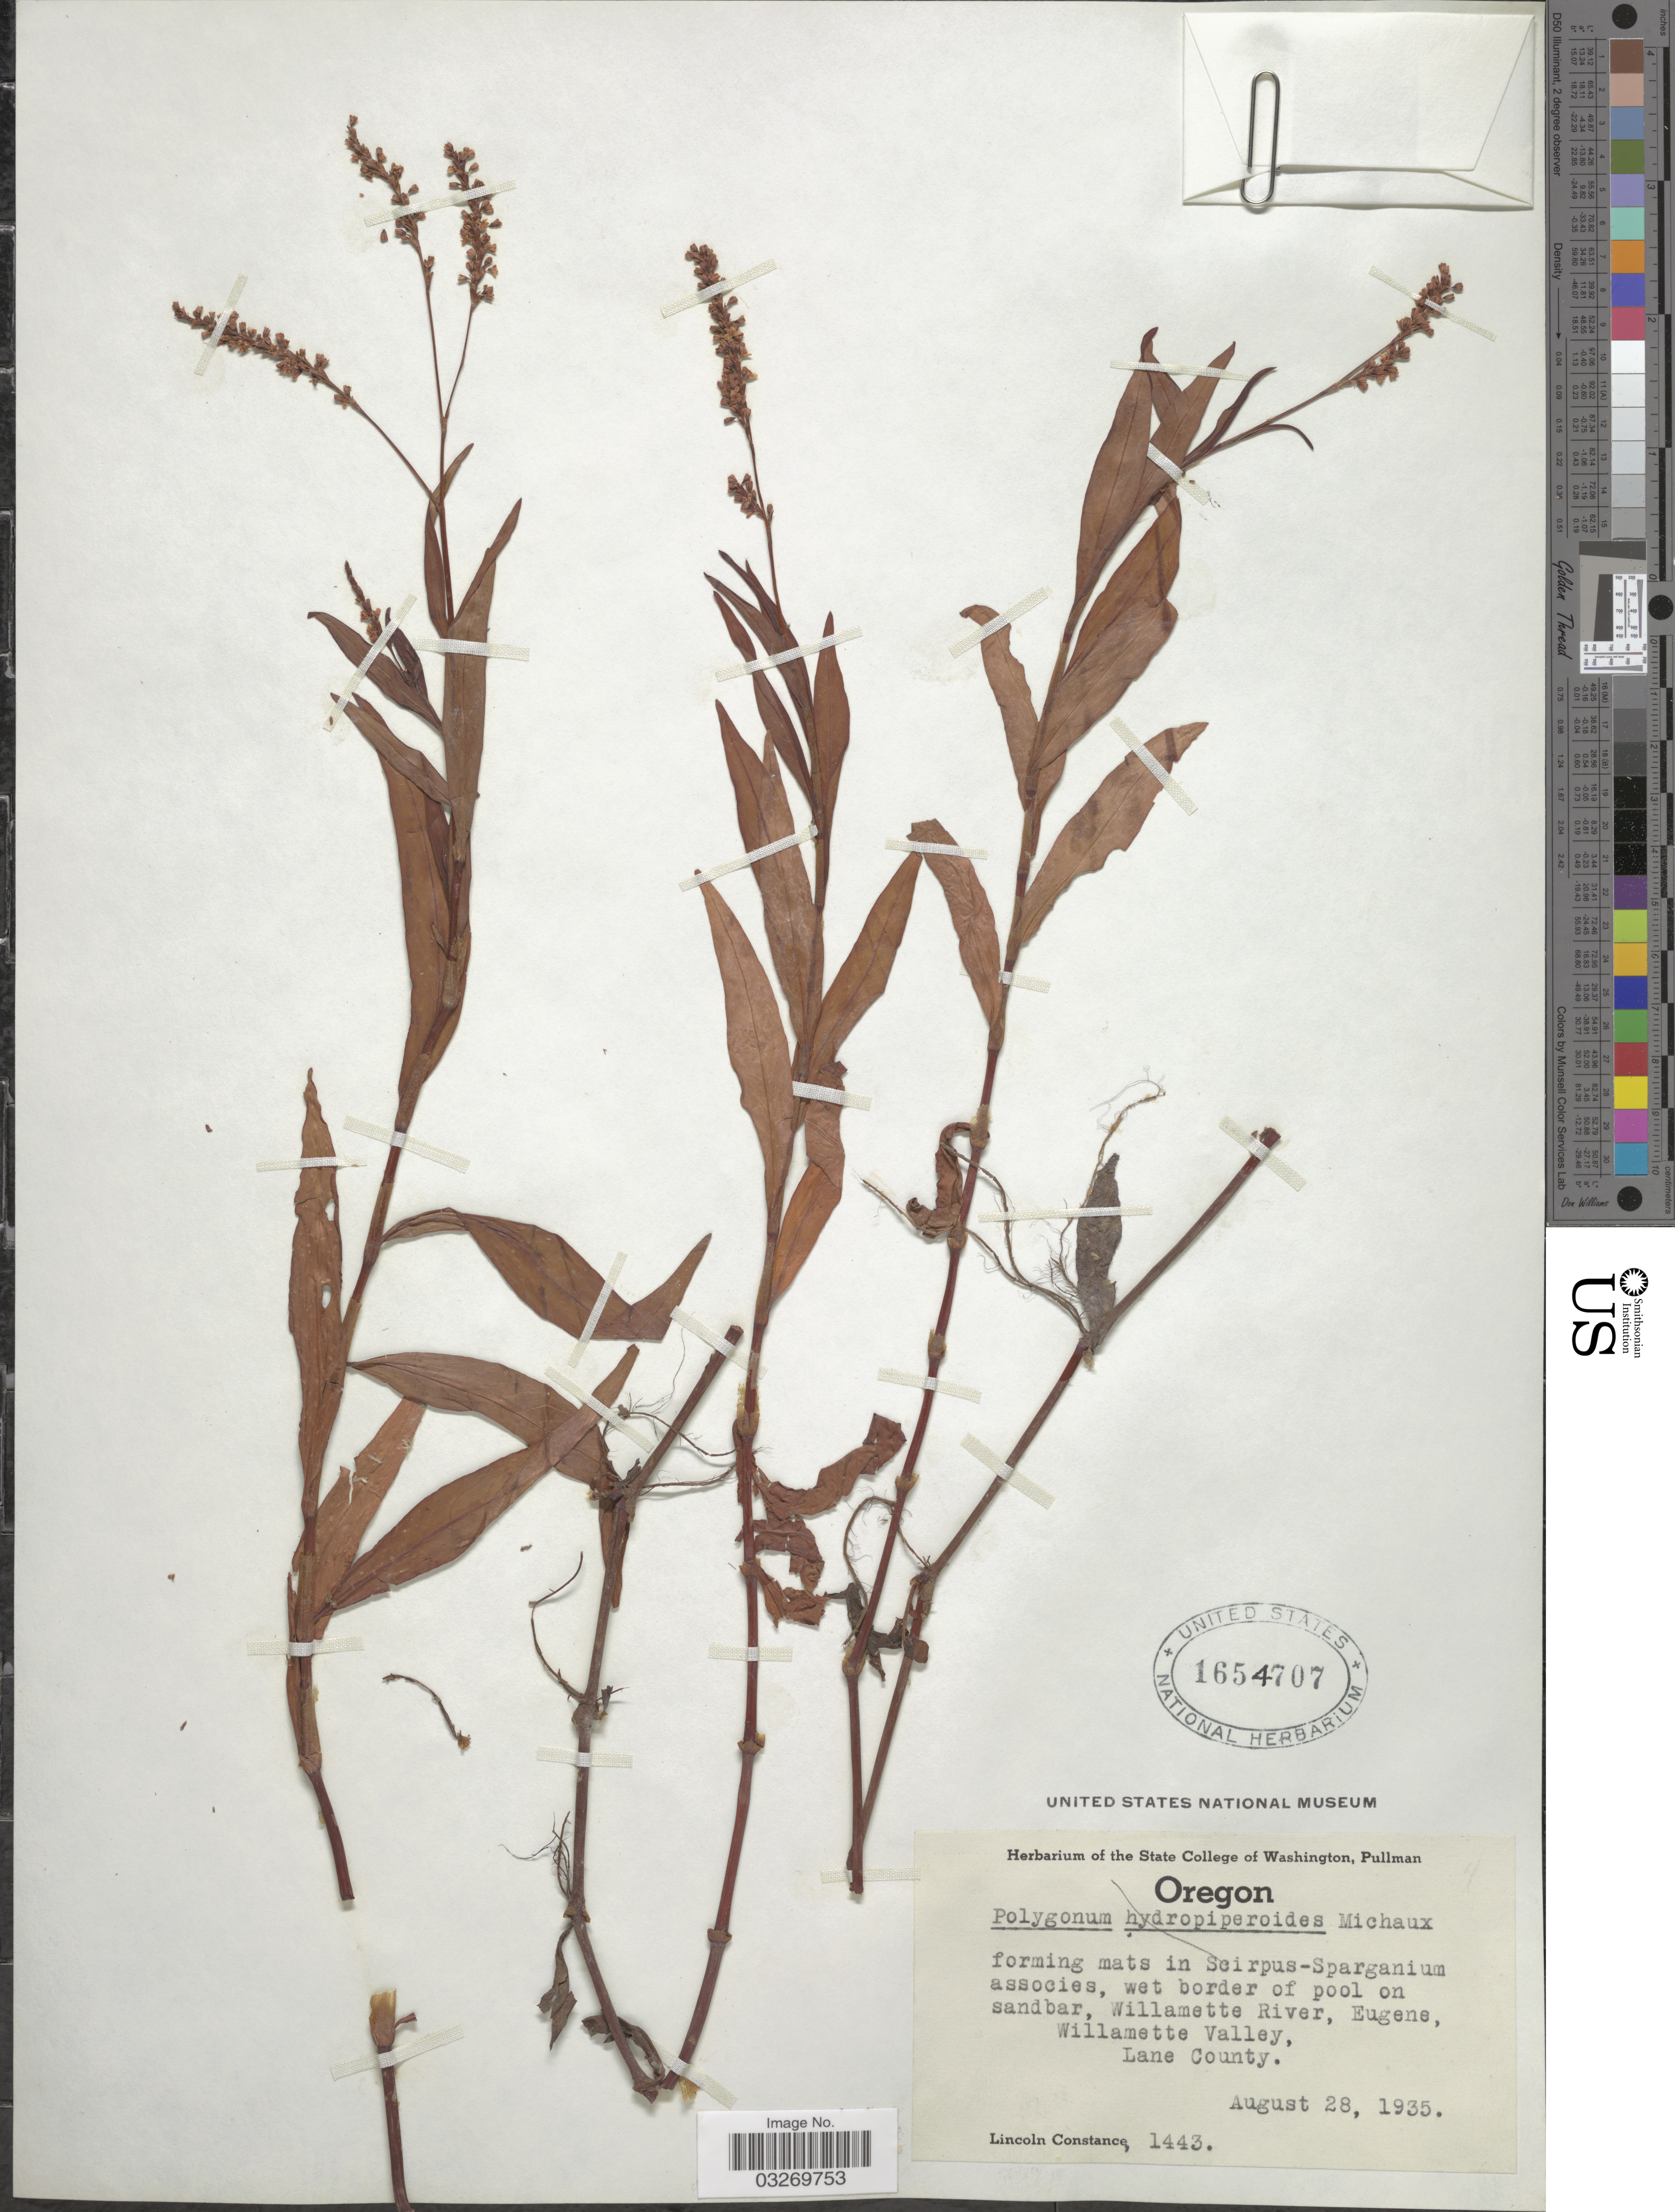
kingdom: Plantae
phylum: Tracheophyta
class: Magnoliopsida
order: Caryophyllales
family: Polygonaceae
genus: Persicaria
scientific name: Persicaria hydropiperoides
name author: (Michx.) Small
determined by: Atha, D. E.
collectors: L. Constance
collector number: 1443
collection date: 1935-08-28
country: United States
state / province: Oregon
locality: Wet border of pool on sandbar, Willamette River, Eugene, Willamette Valley, Lane County.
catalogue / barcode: US 1654707